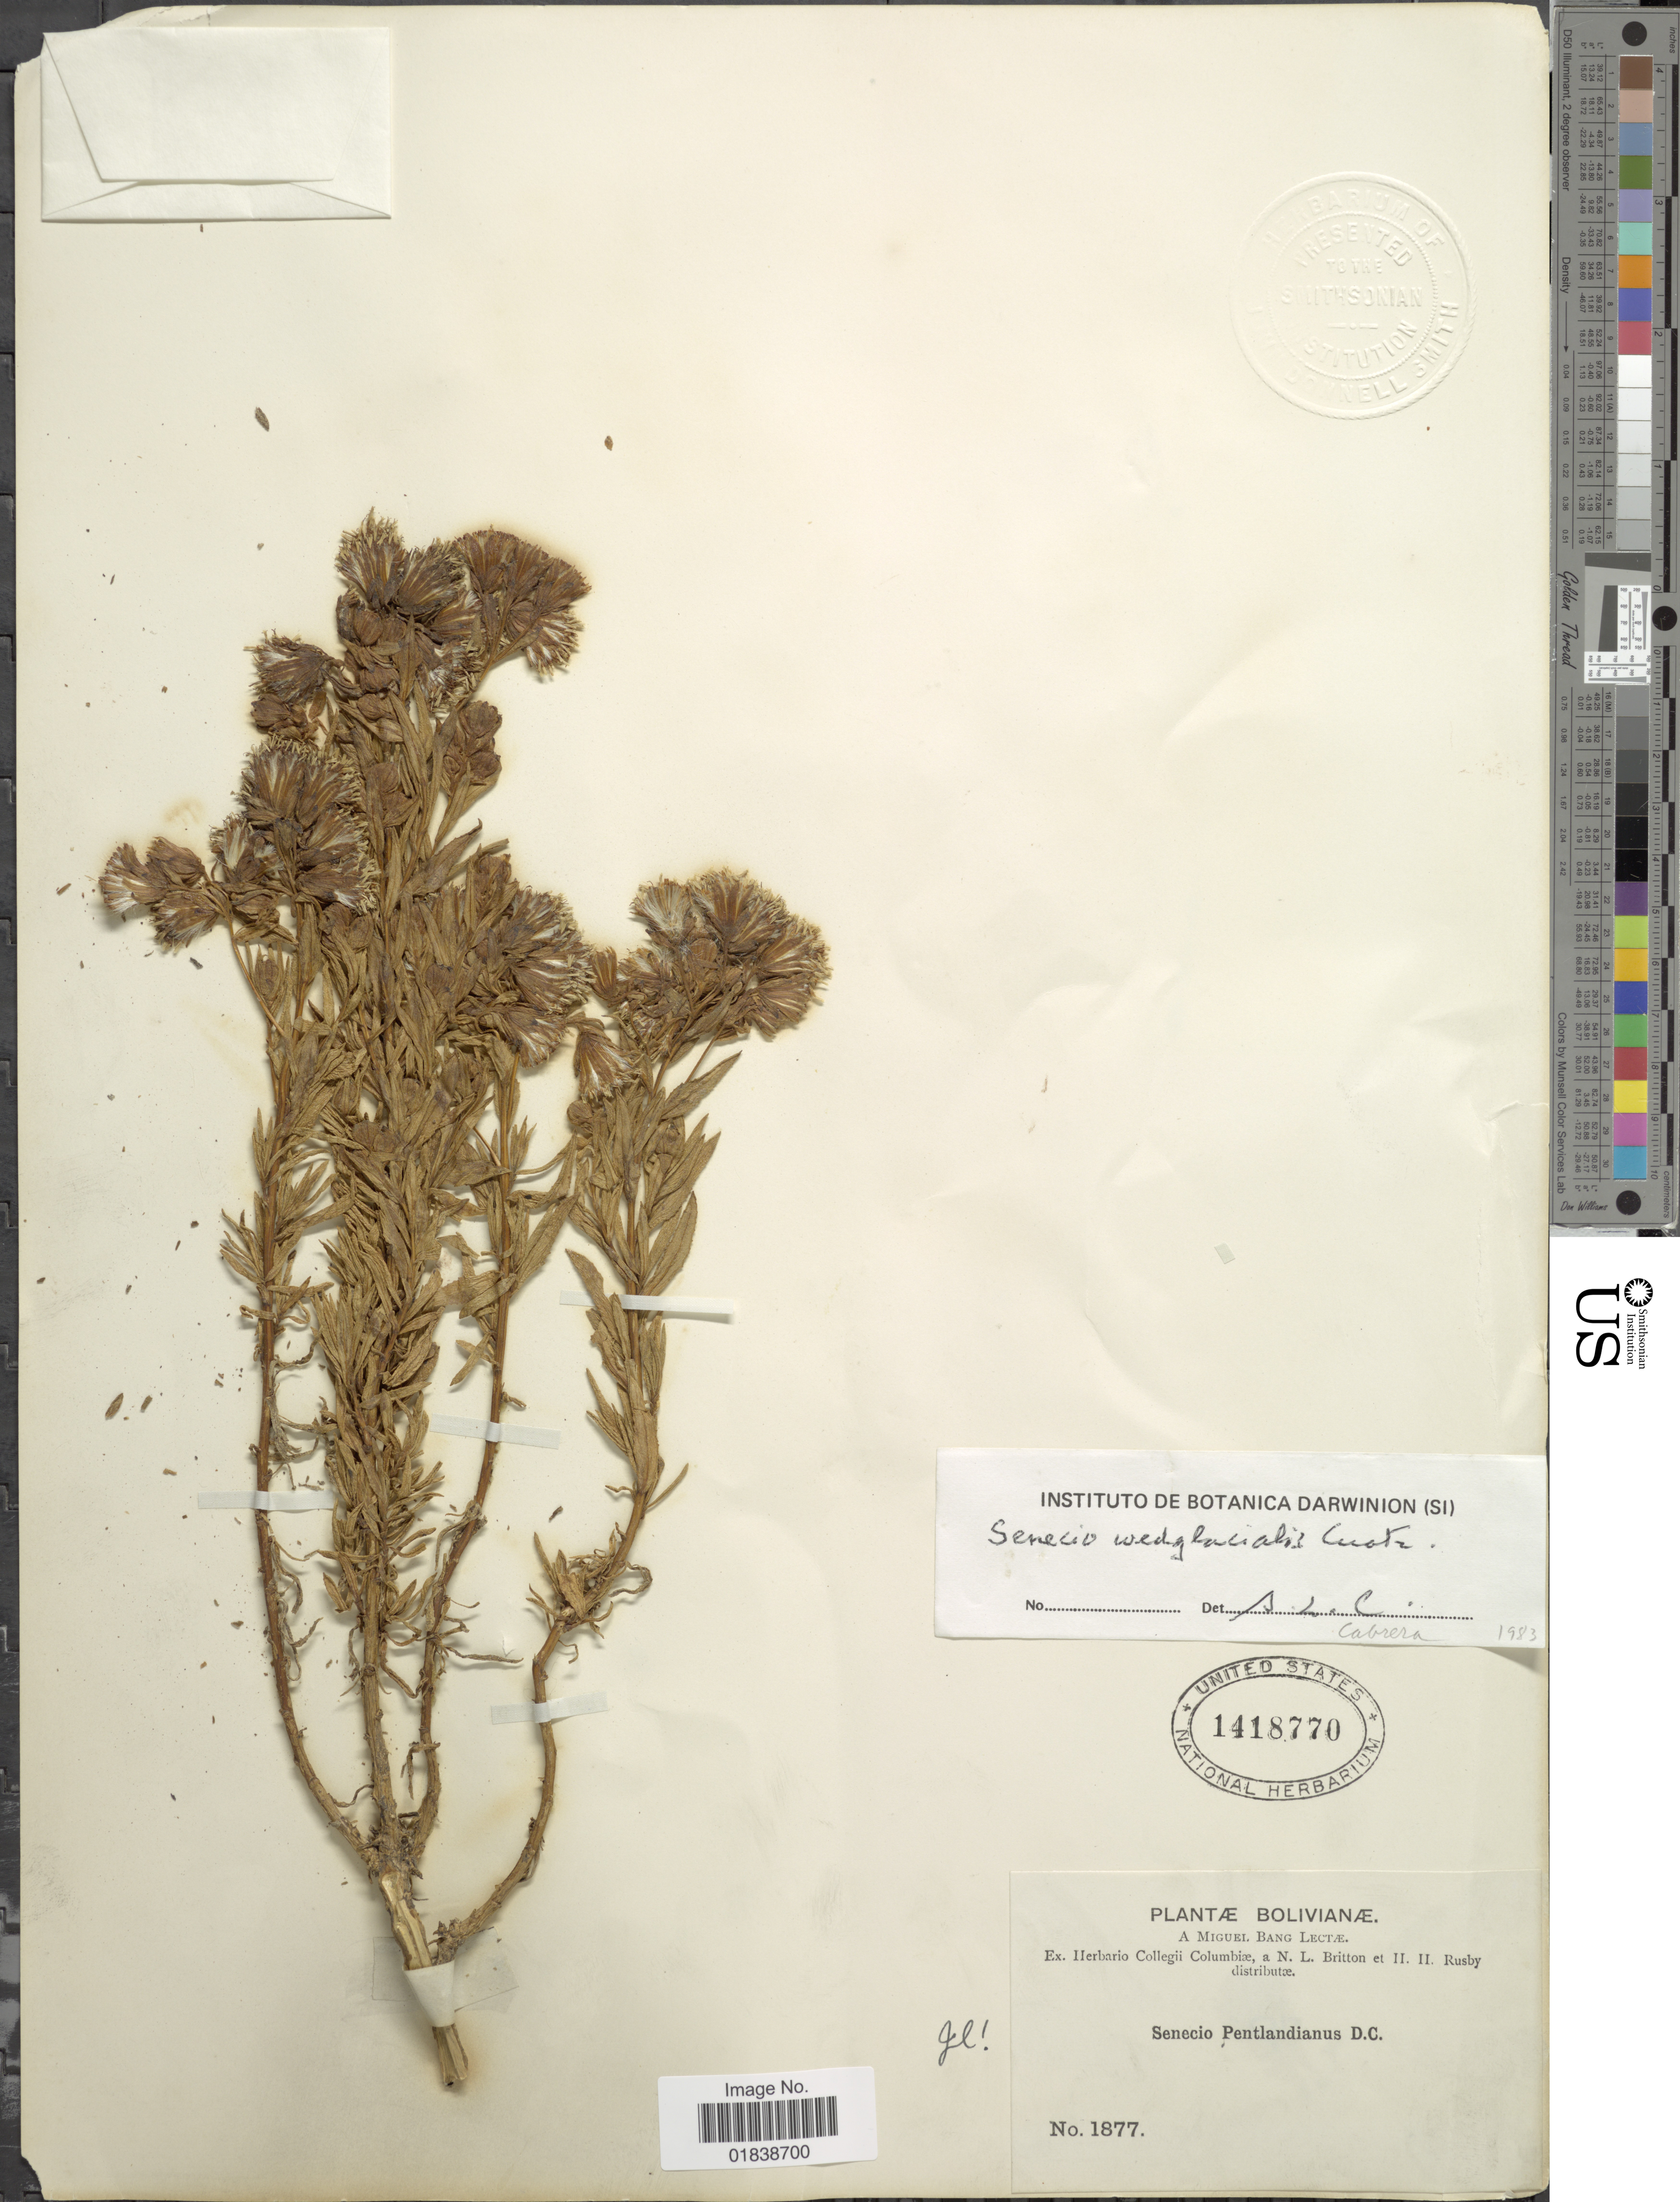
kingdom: Plantae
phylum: Tracheophyta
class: Magnoliopsida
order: Asterales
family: Asteraceae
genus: Senecio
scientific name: Senecio wedglacialis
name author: Cuatrec.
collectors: M. Bang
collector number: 1877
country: Bolivia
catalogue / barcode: US 1418770